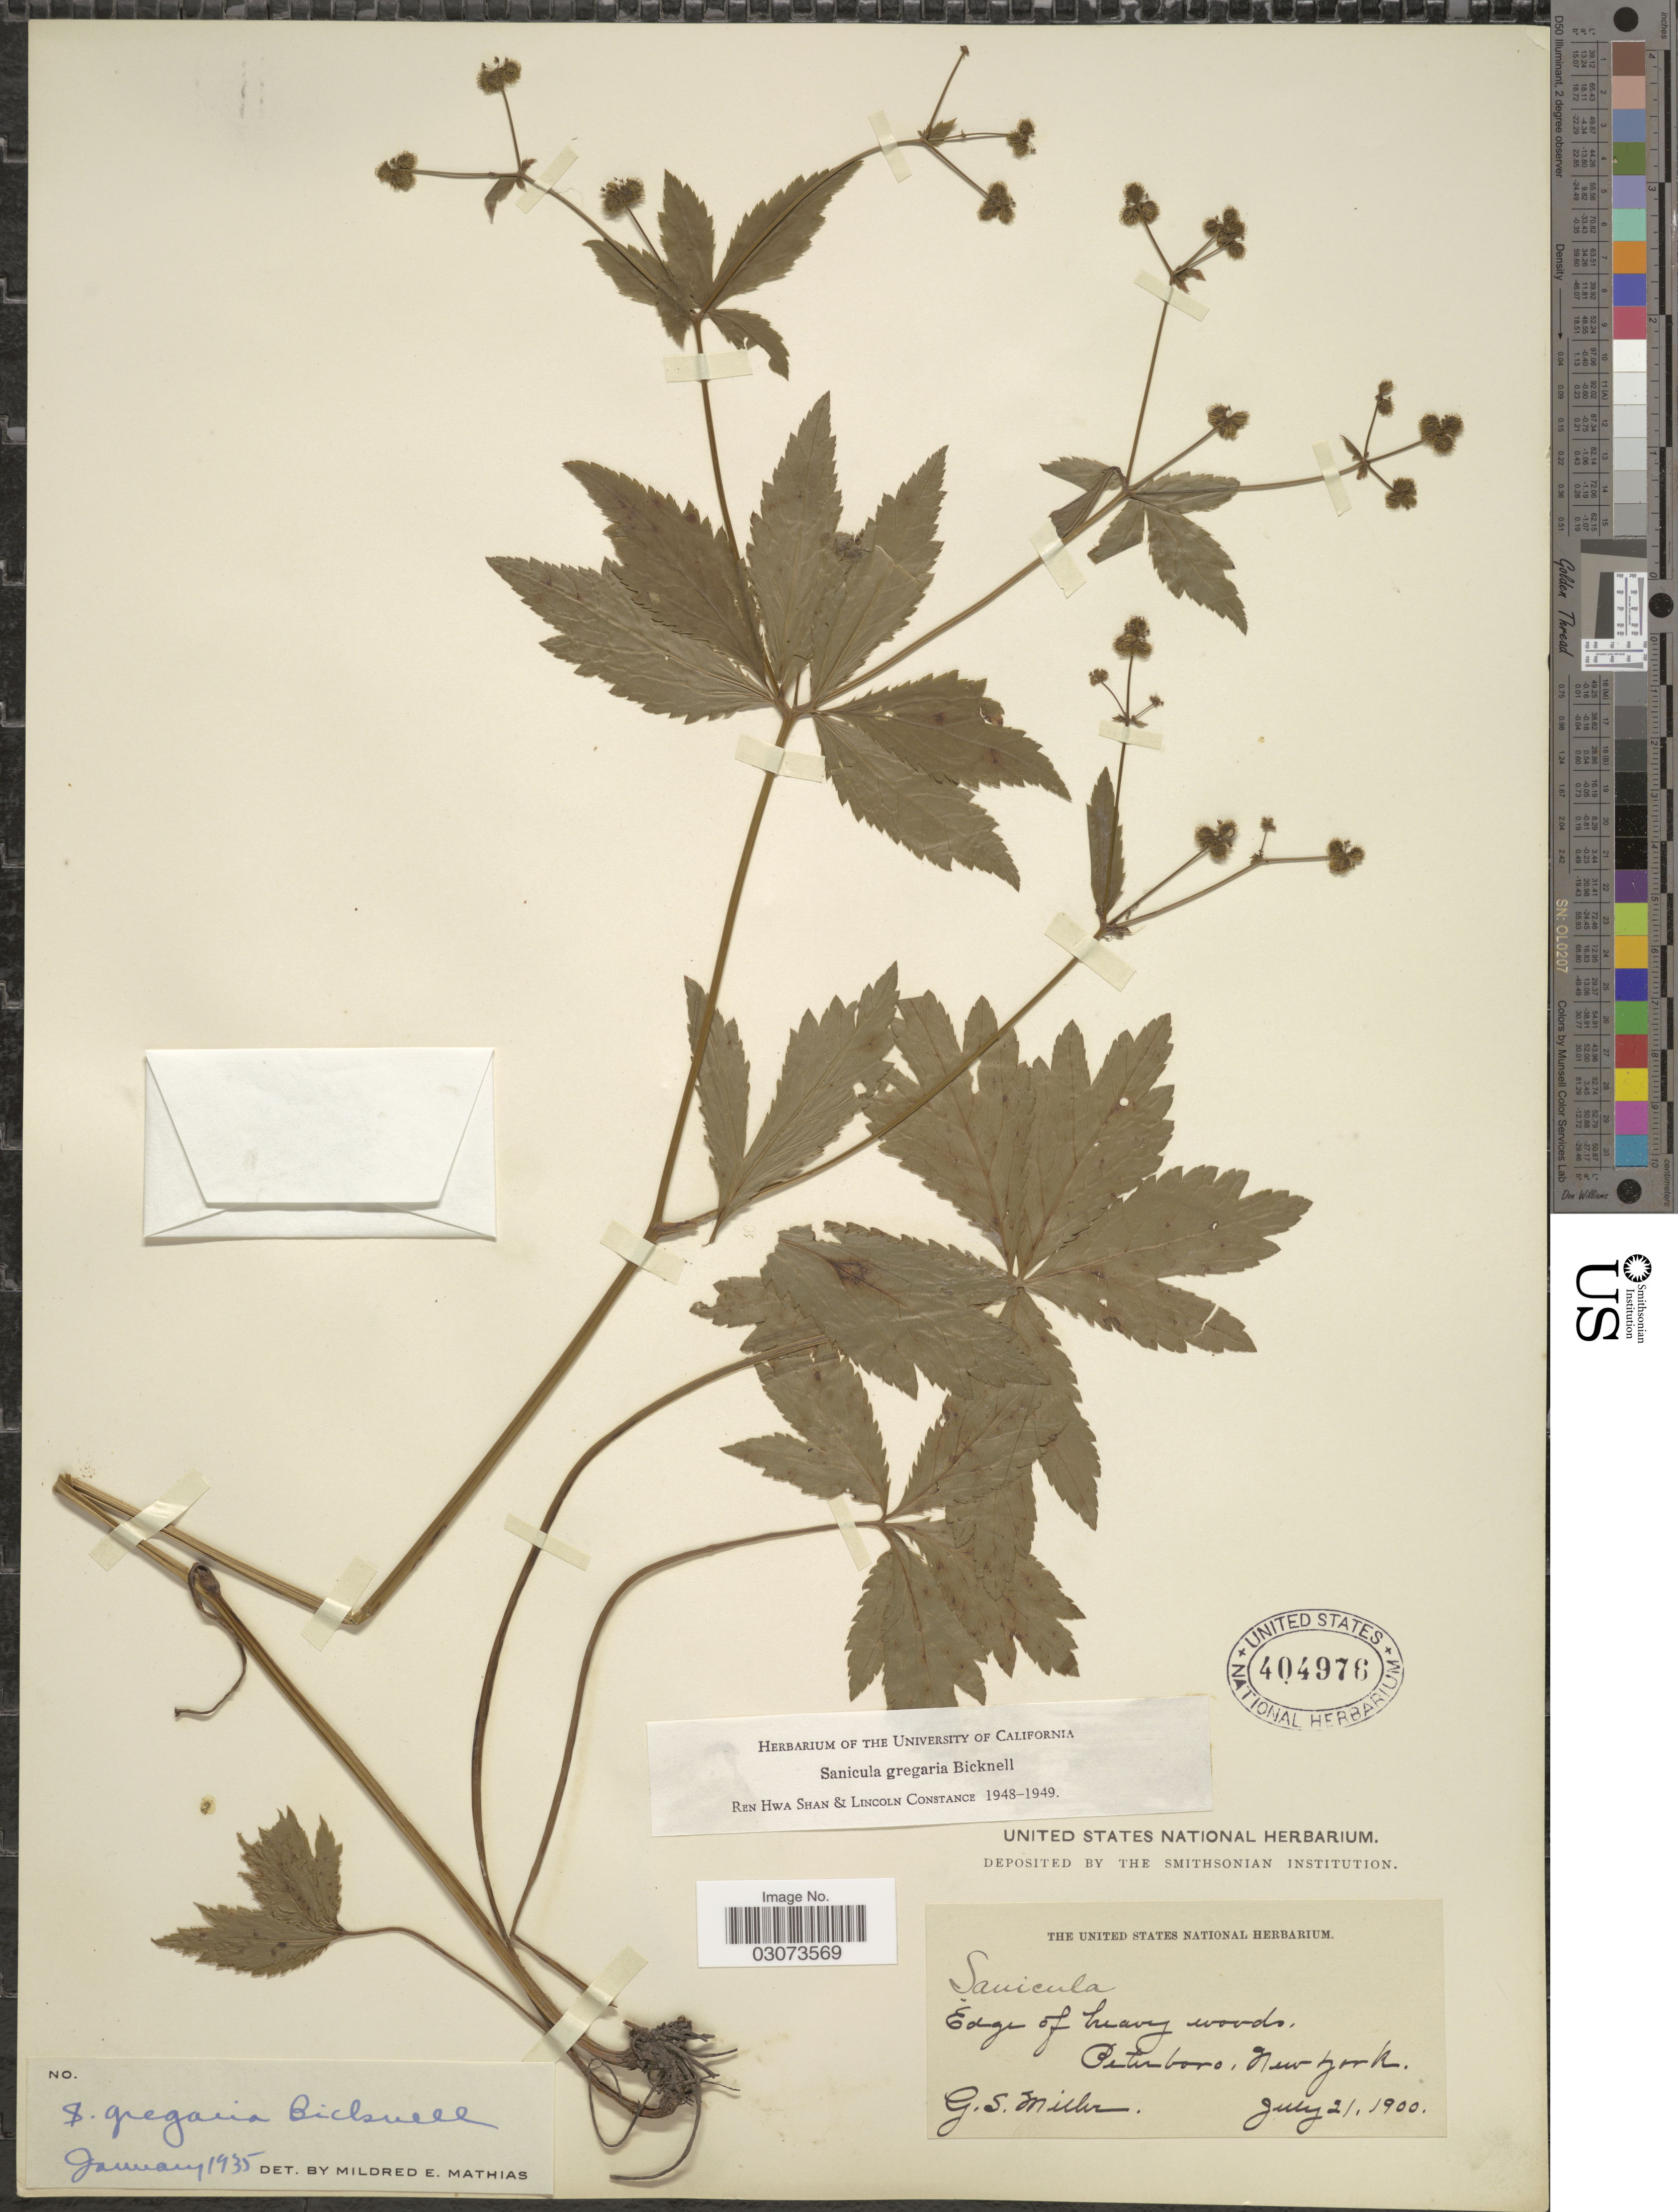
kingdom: Plantae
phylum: Tracheophyta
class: Magnoliopsida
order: Apiales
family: Apiaceae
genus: Sanicula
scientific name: Sanicula gregaria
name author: E.P. Bicknell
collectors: G. S. Miller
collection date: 1900-07-21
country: United States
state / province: New York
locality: Peterboro.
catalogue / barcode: US 404976